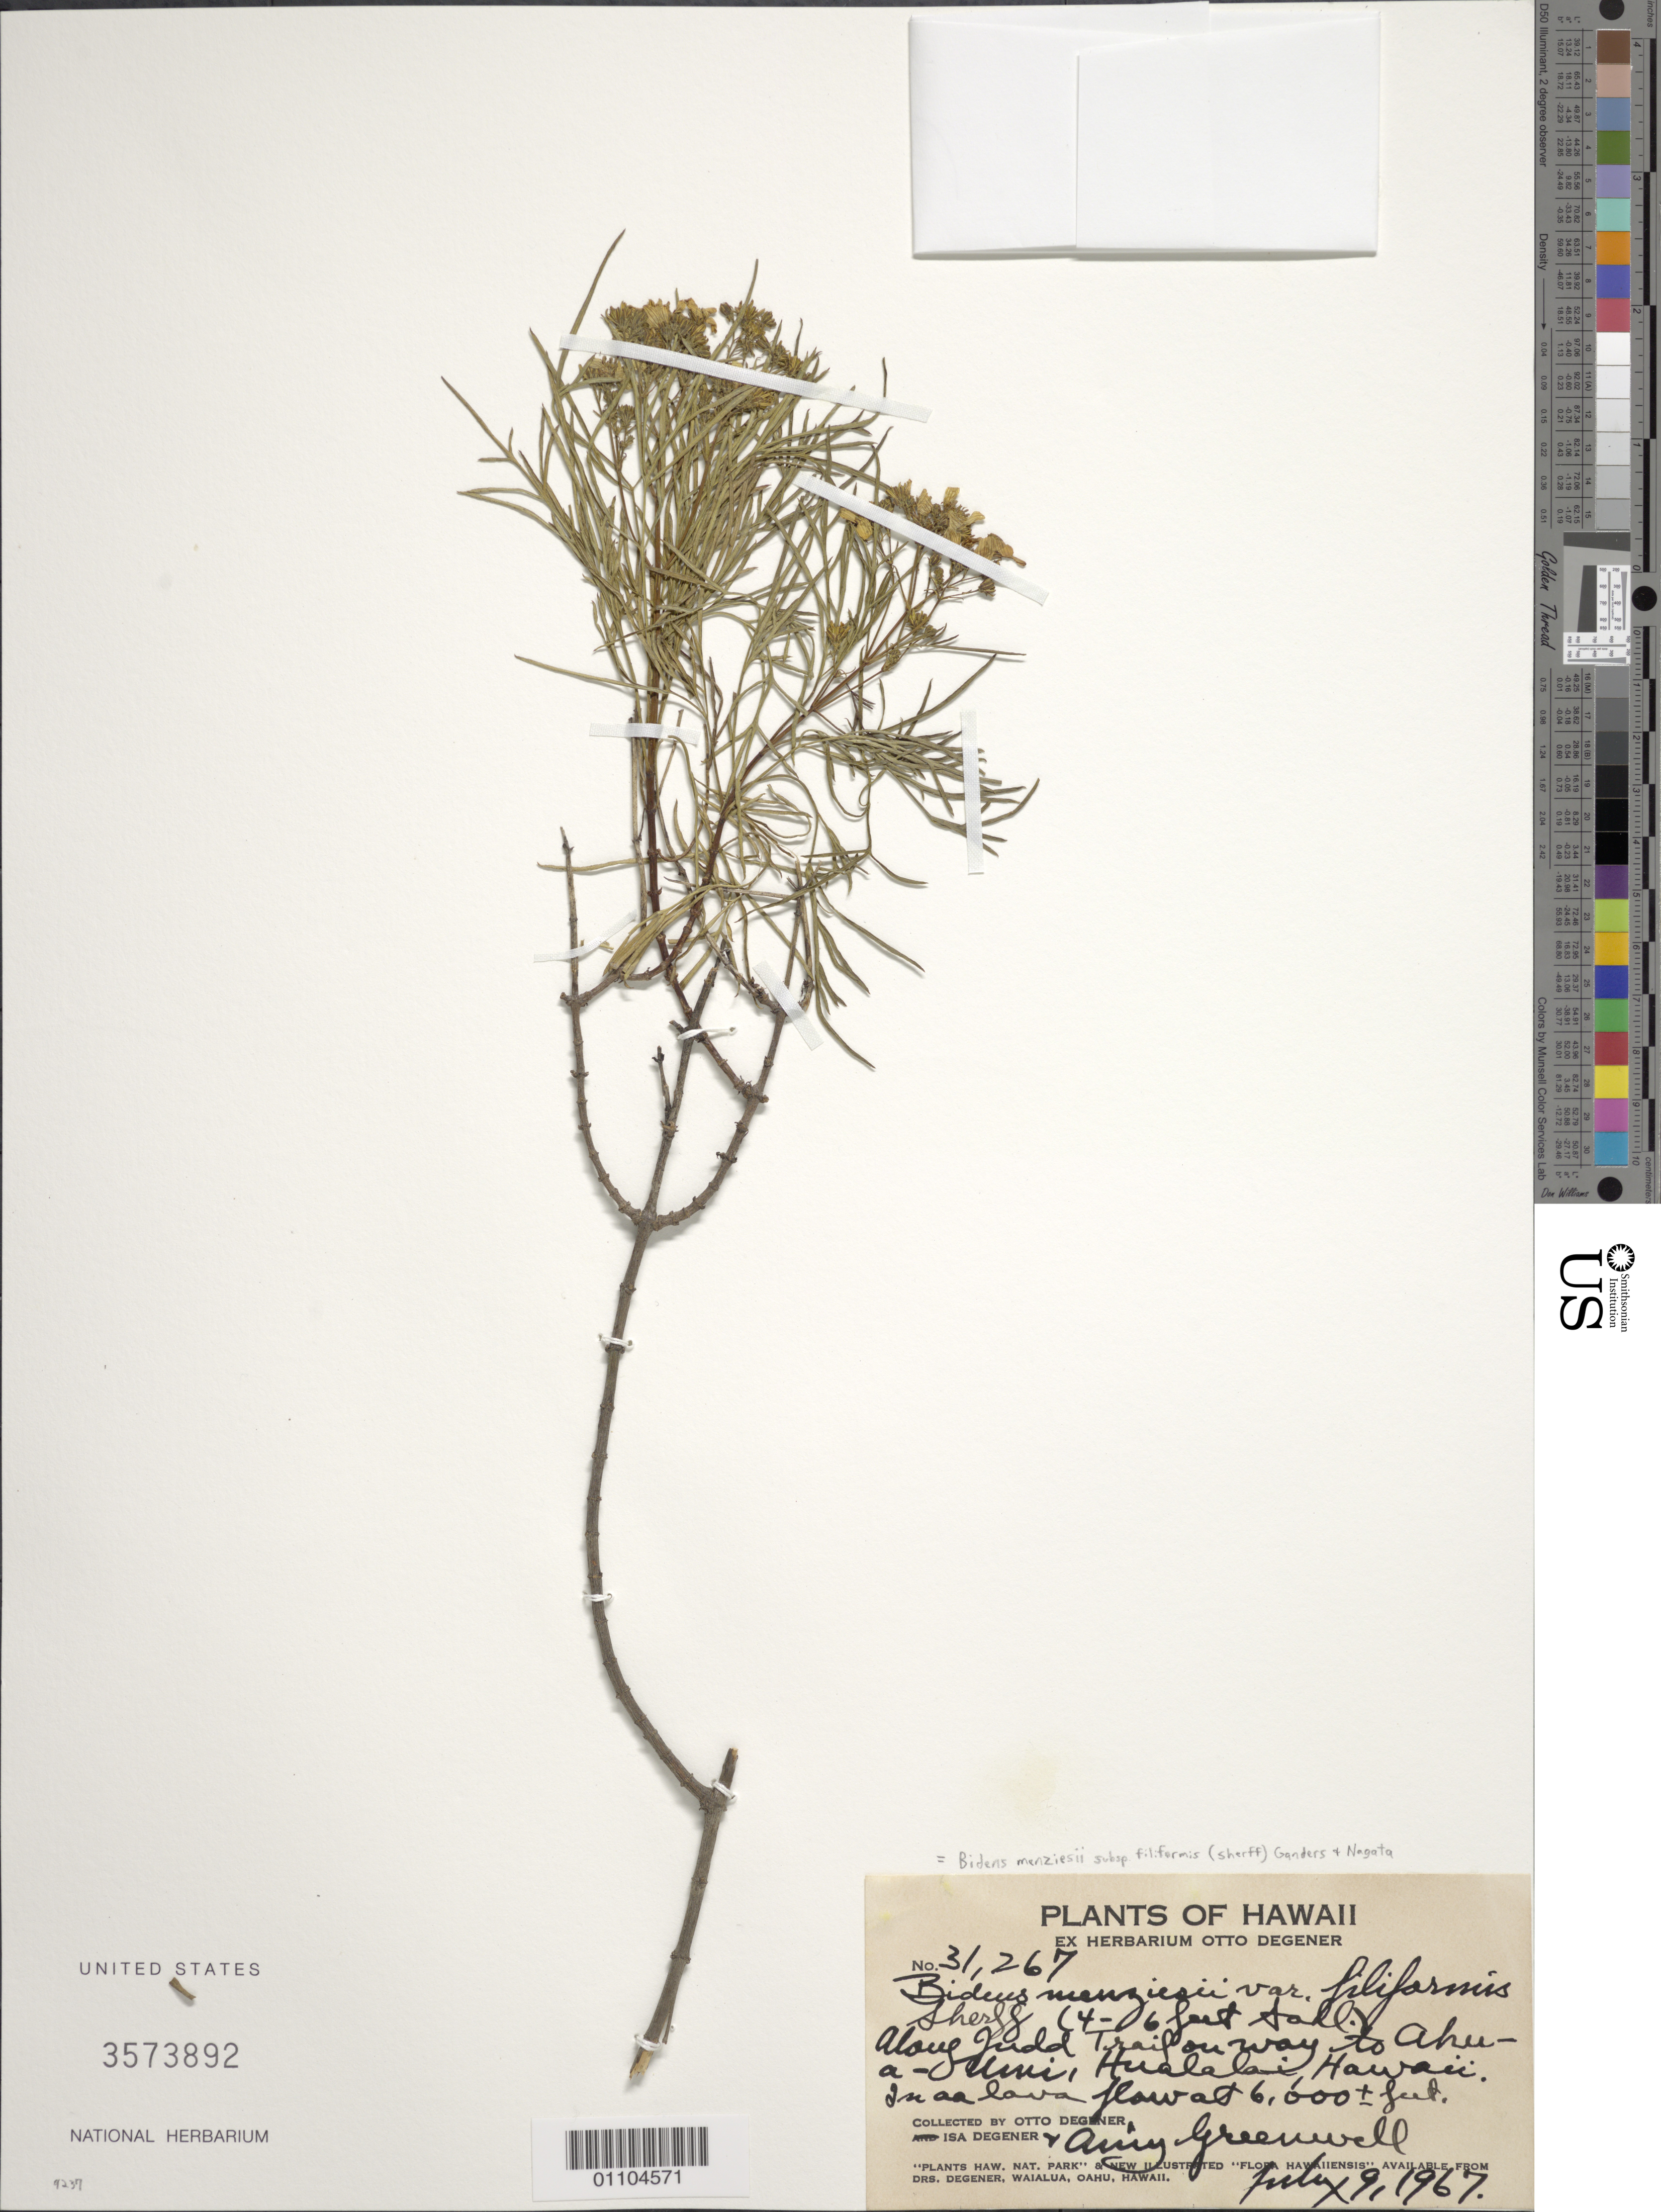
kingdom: Plantae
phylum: Tracheophyta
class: Magnoliopsida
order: Asterales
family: Asteraceae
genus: Bidens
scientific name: Bidens menziesii subsp. filiformis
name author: (Sherff) Ganders & Nagata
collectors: O. Degener, I. Degener & A. B. Greenwell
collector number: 31267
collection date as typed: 9 Jul 1967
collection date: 1967-07-09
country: United States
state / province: Hawaii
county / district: Hawaii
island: Hawaii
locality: Along Judd Trail on way to Ahu-a-Umi, Hualalai.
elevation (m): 1828.8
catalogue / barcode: US 3573892